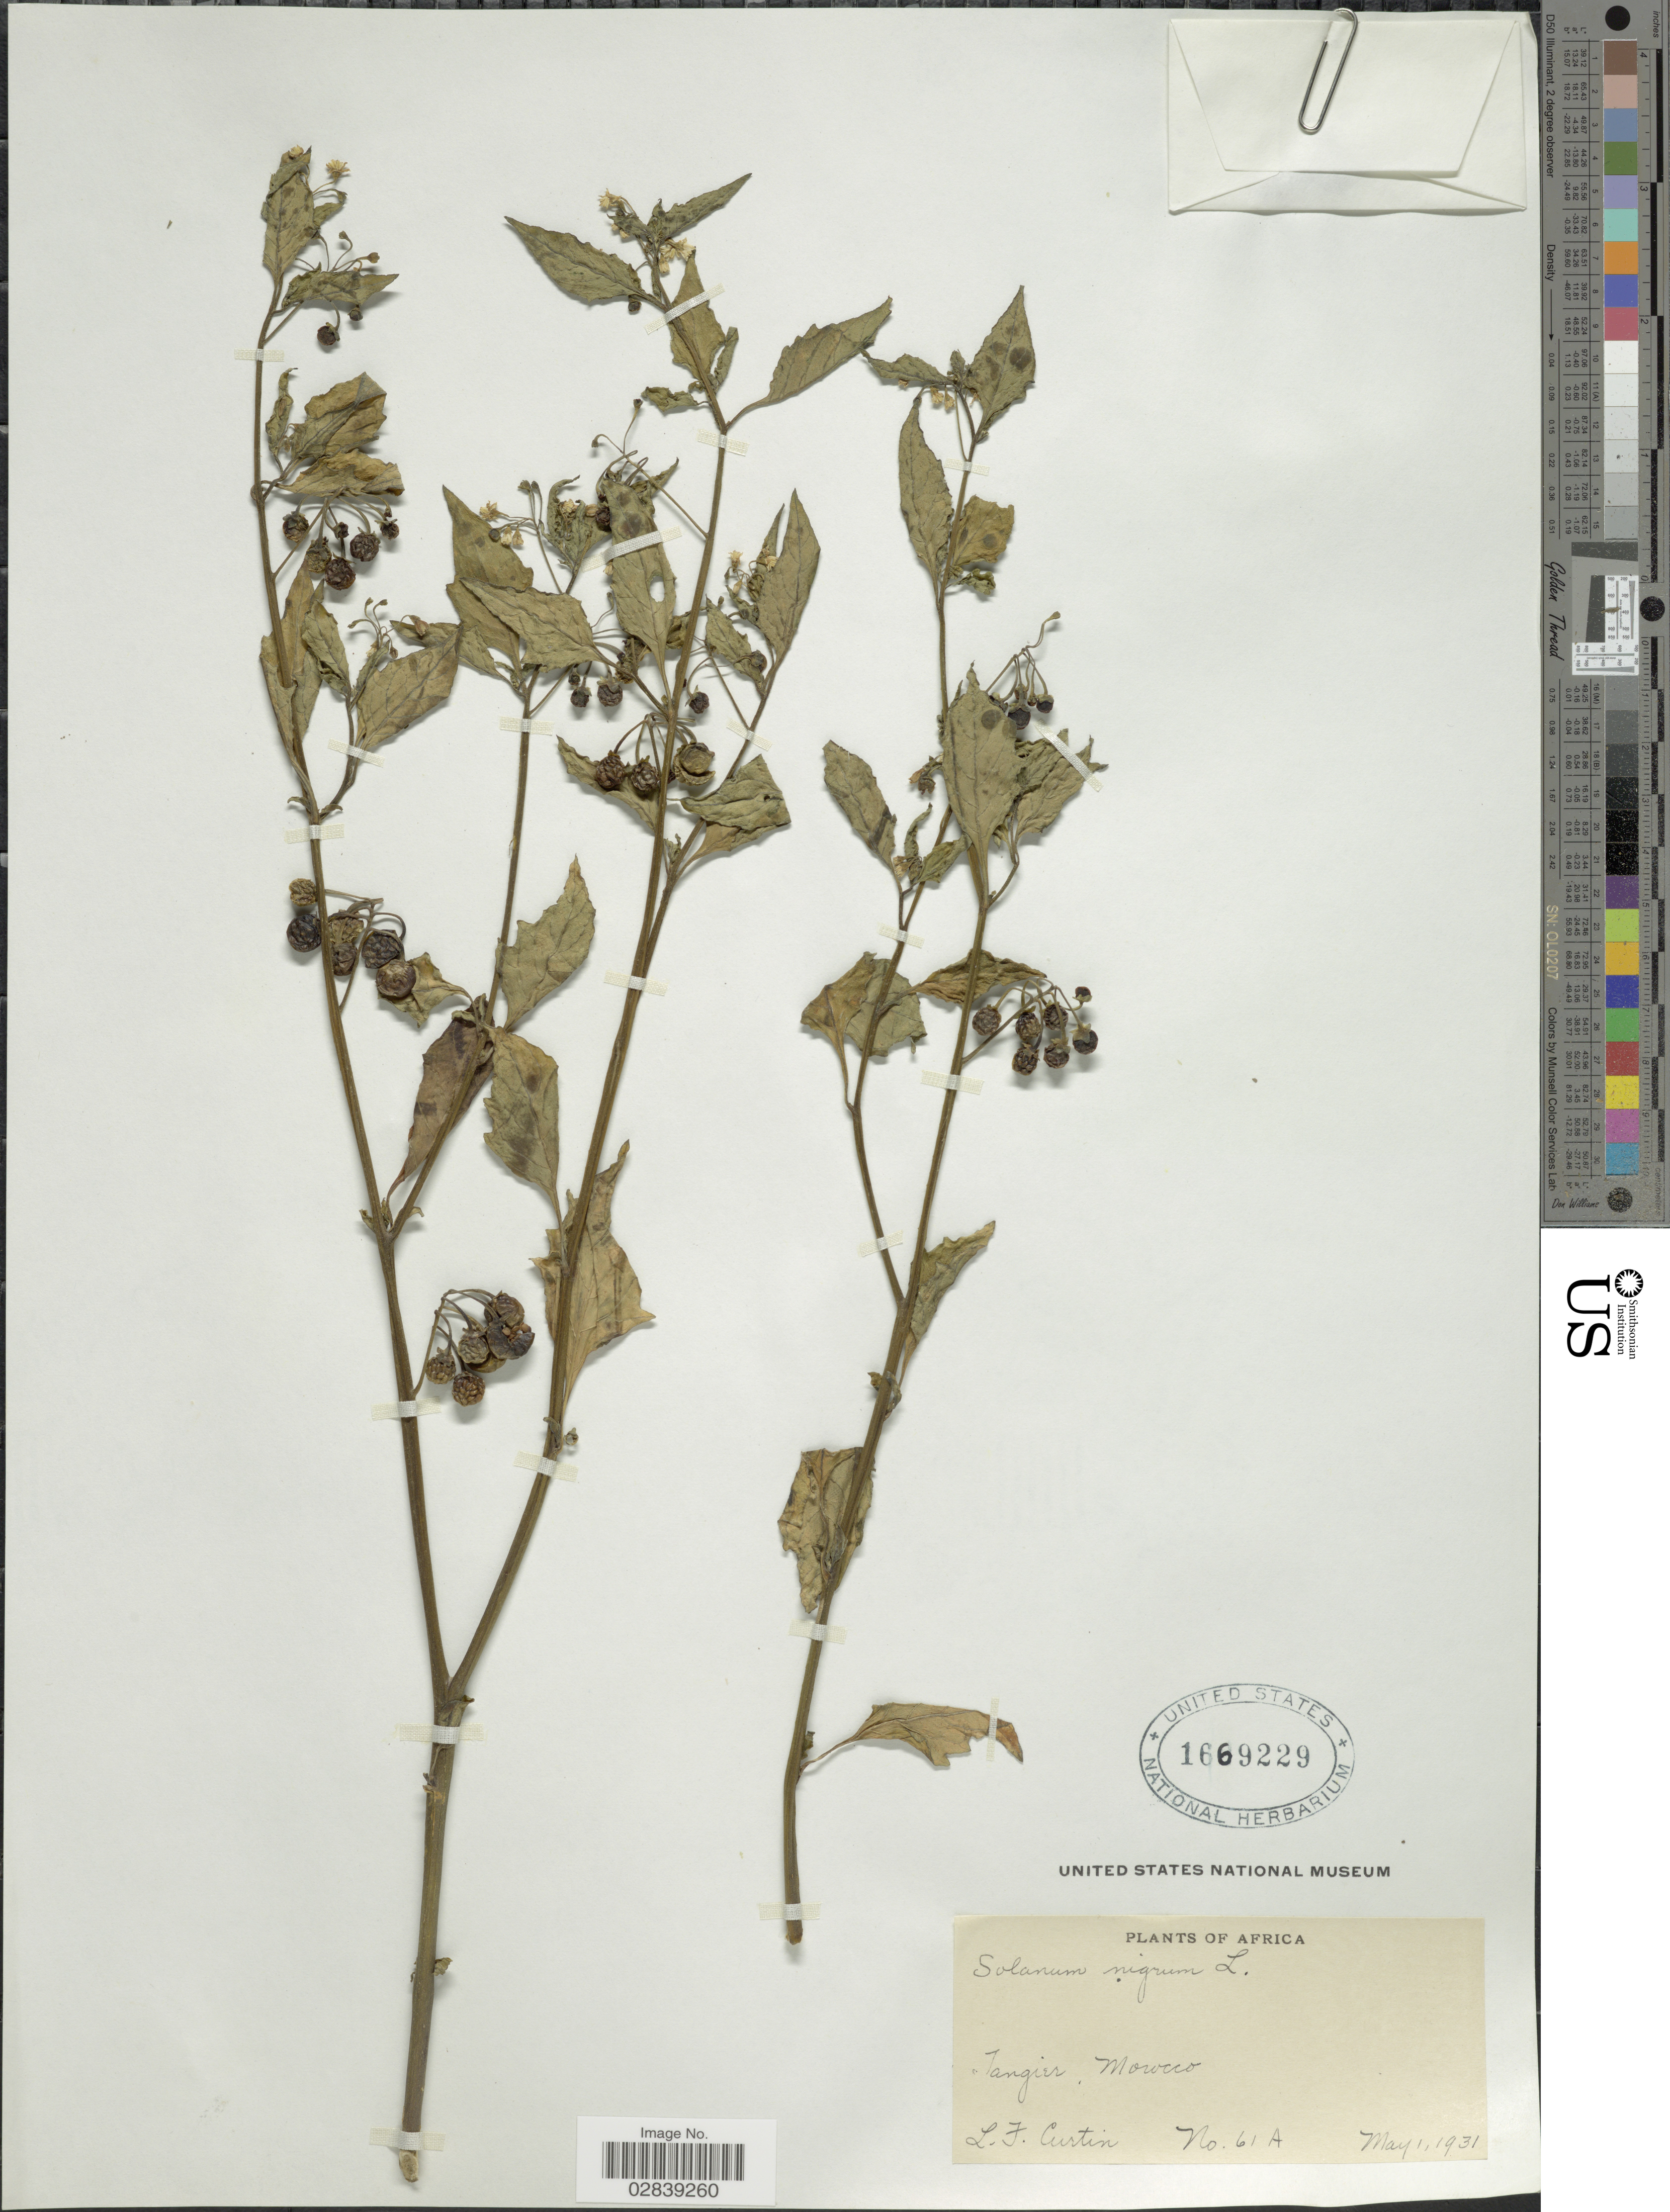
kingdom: Plantae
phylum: Tracheophyta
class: Magnoliopsida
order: Solanales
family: Solanaceae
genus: Solanum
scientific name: Solanum nigrum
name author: L.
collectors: L. Curtin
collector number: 61A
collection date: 1931-05-01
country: Morocco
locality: Tangier.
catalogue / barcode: US 1669229